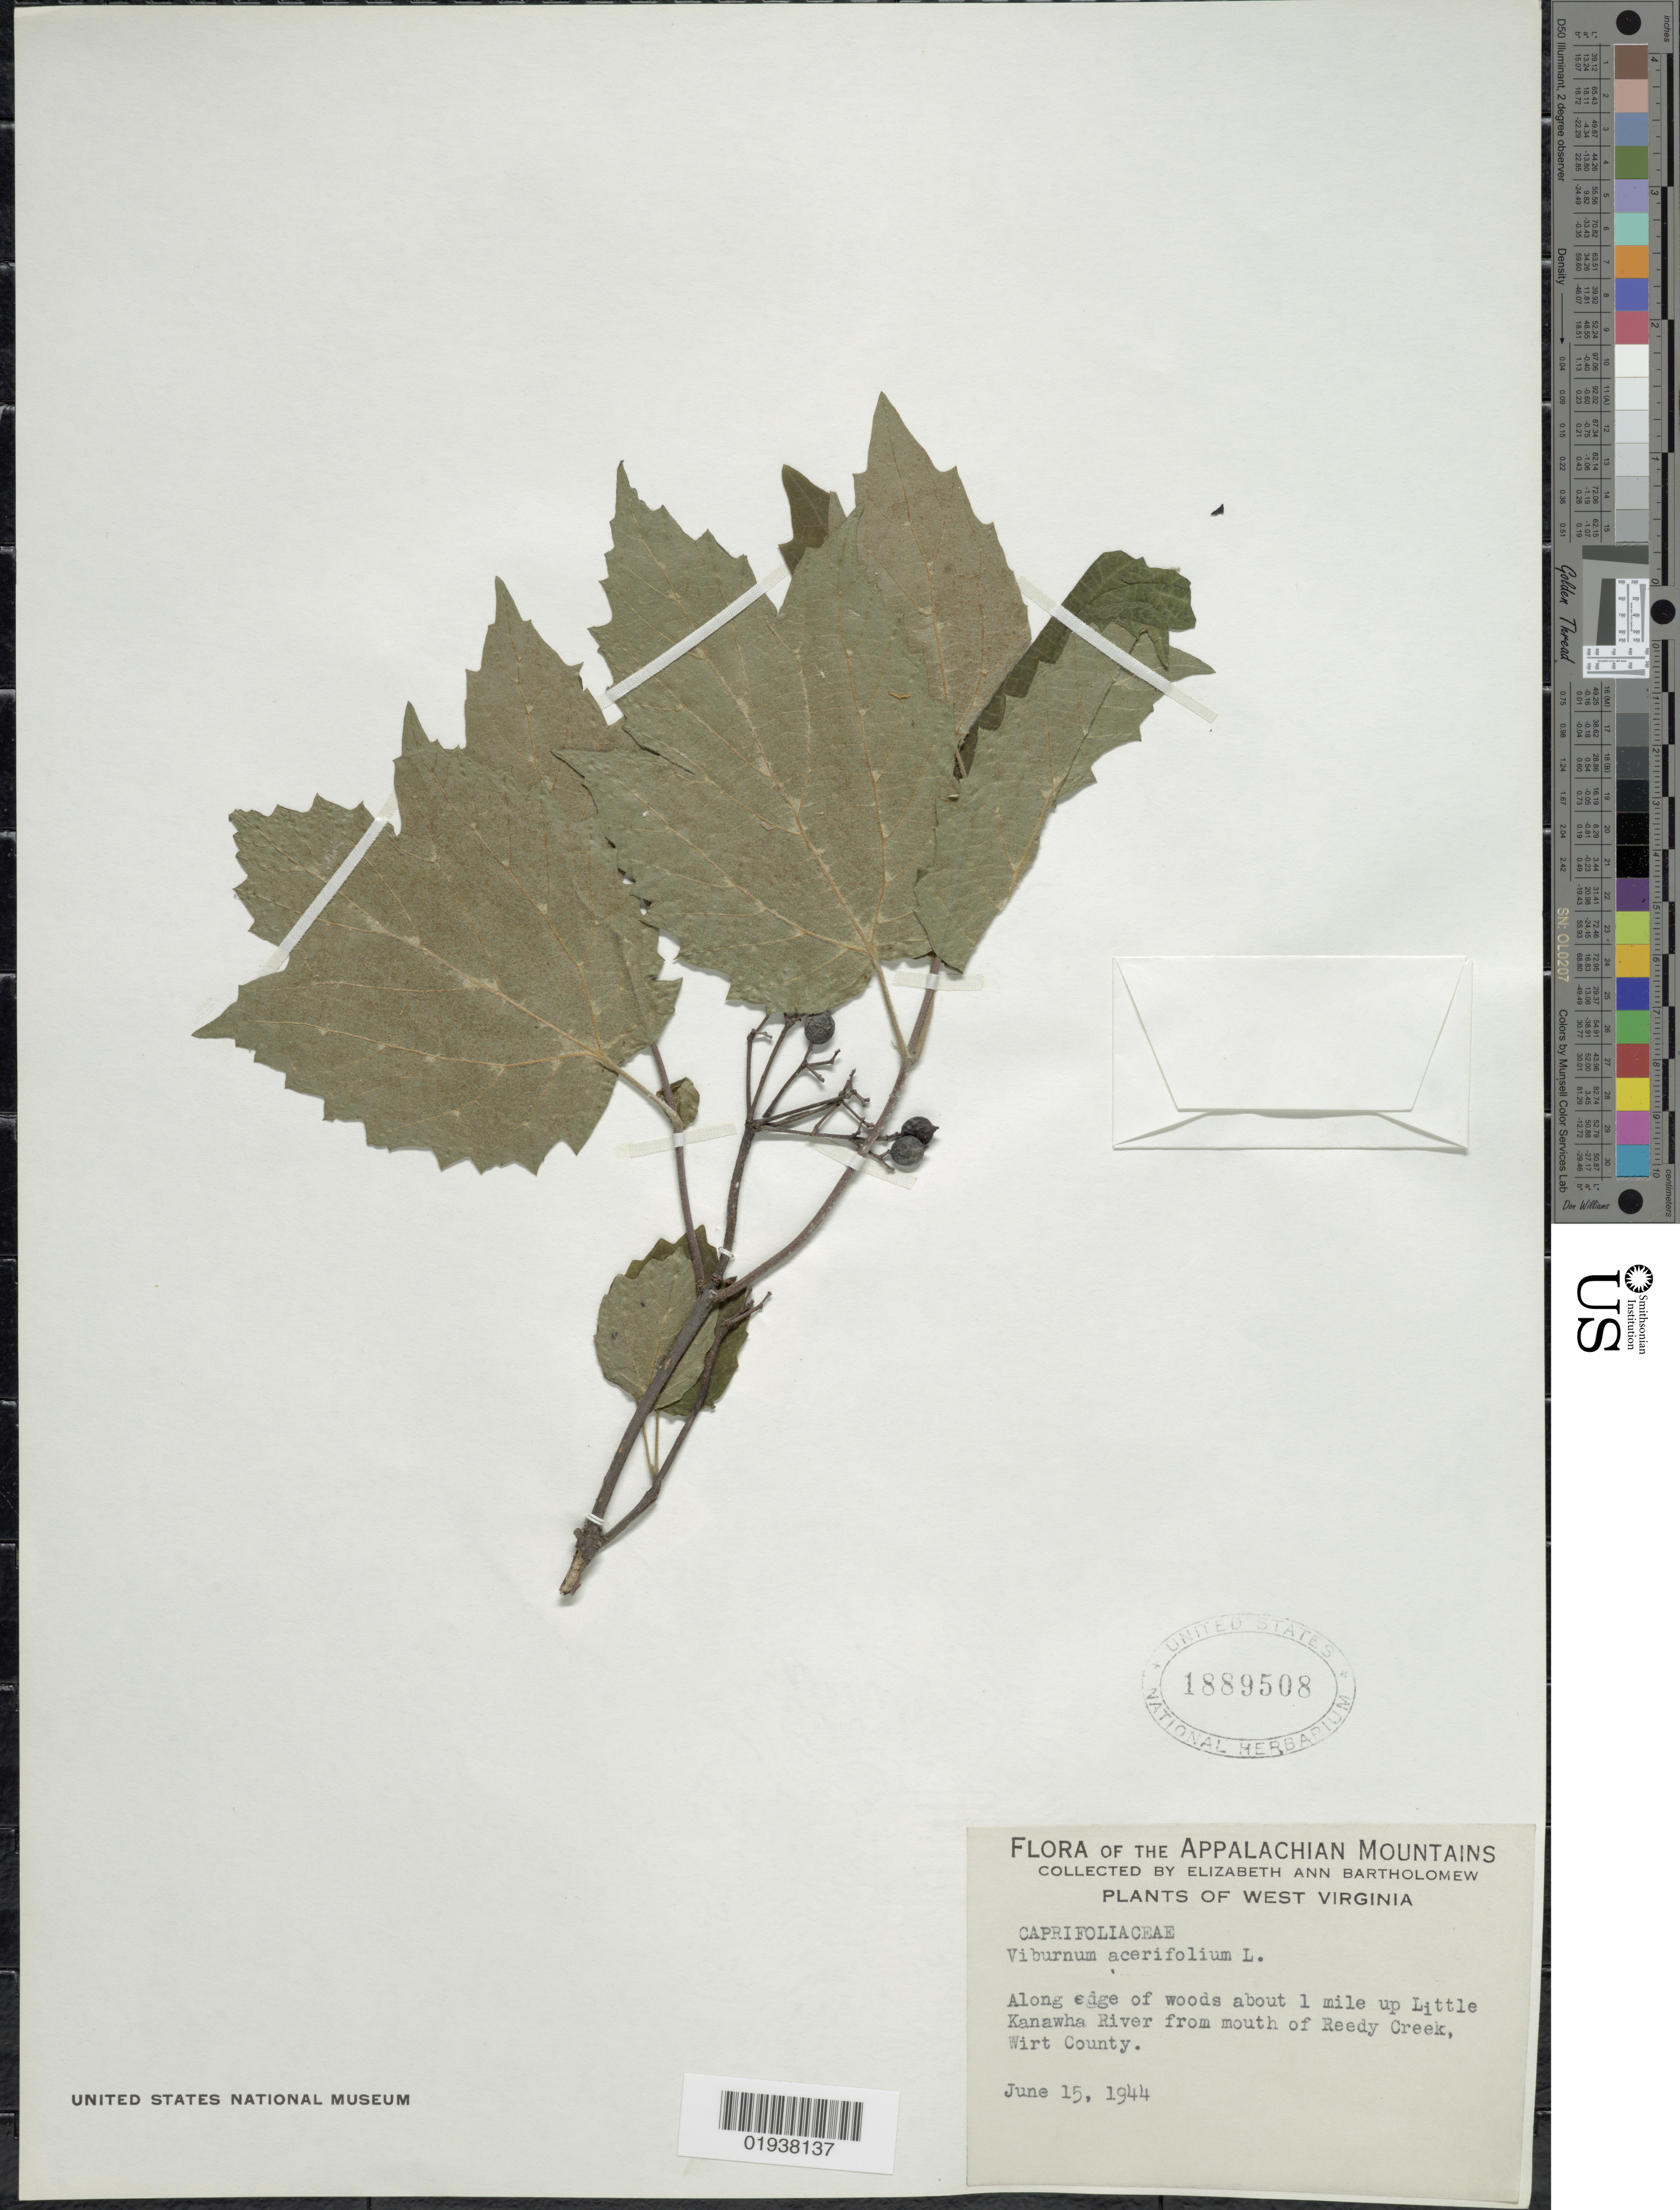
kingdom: Plantae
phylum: Tracheophyta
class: Magnoliopsida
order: Dipsacales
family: Viburnaceae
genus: Viburnum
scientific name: Viburnum acerifolium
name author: L.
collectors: E. Bartholomew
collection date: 1944-06-15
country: United States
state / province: West Virginia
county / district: Wirt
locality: Appalachian Mountains. Along edge of woods about 1 mile up Little Kanawha River from mouth of Reedy Creek, Wirt County.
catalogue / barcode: US 1889508